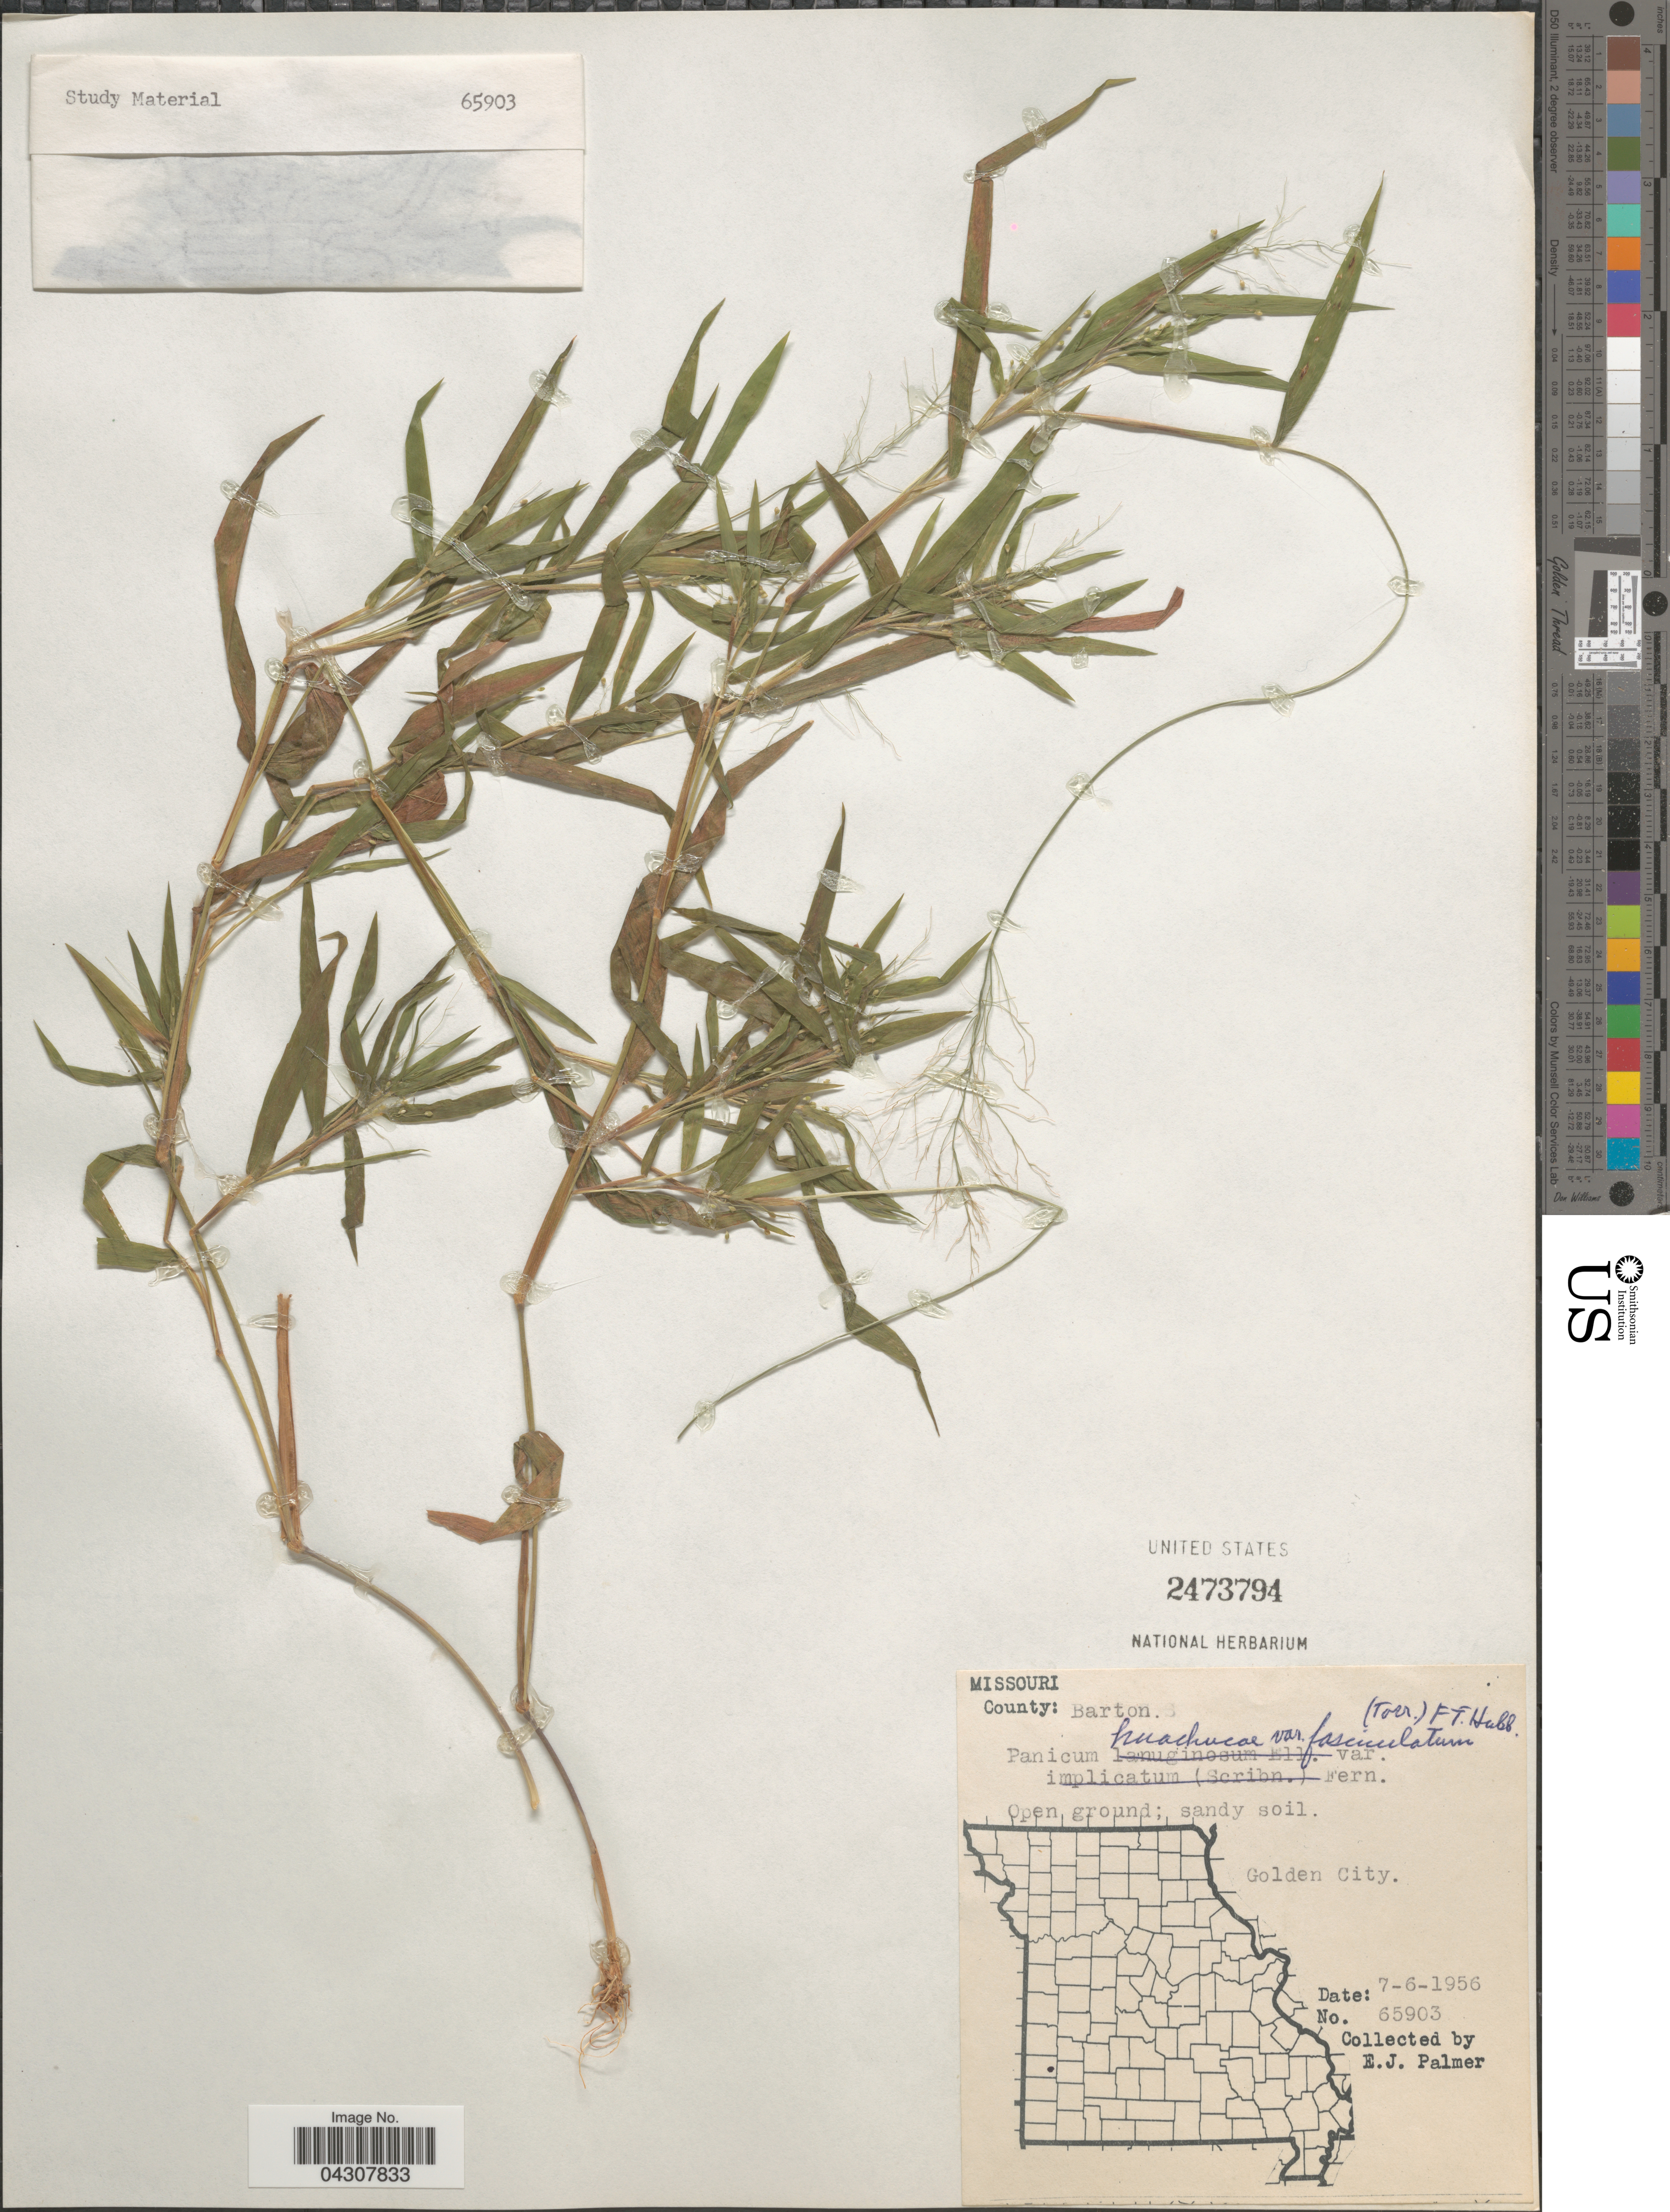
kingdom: Plantae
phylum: Tracheophyta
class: Liliopsida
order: Poales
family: Poaceae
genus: Dichanthelium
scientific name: Dichanthelium acuminatum var. acuminatum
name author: (Sw.) Gould & C.A. Clark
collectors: E. J. Palmer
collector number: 65903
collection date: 1956-07-06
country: United States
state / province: Missouri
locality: County: Barton. Golden City.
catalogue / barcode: US 2473794